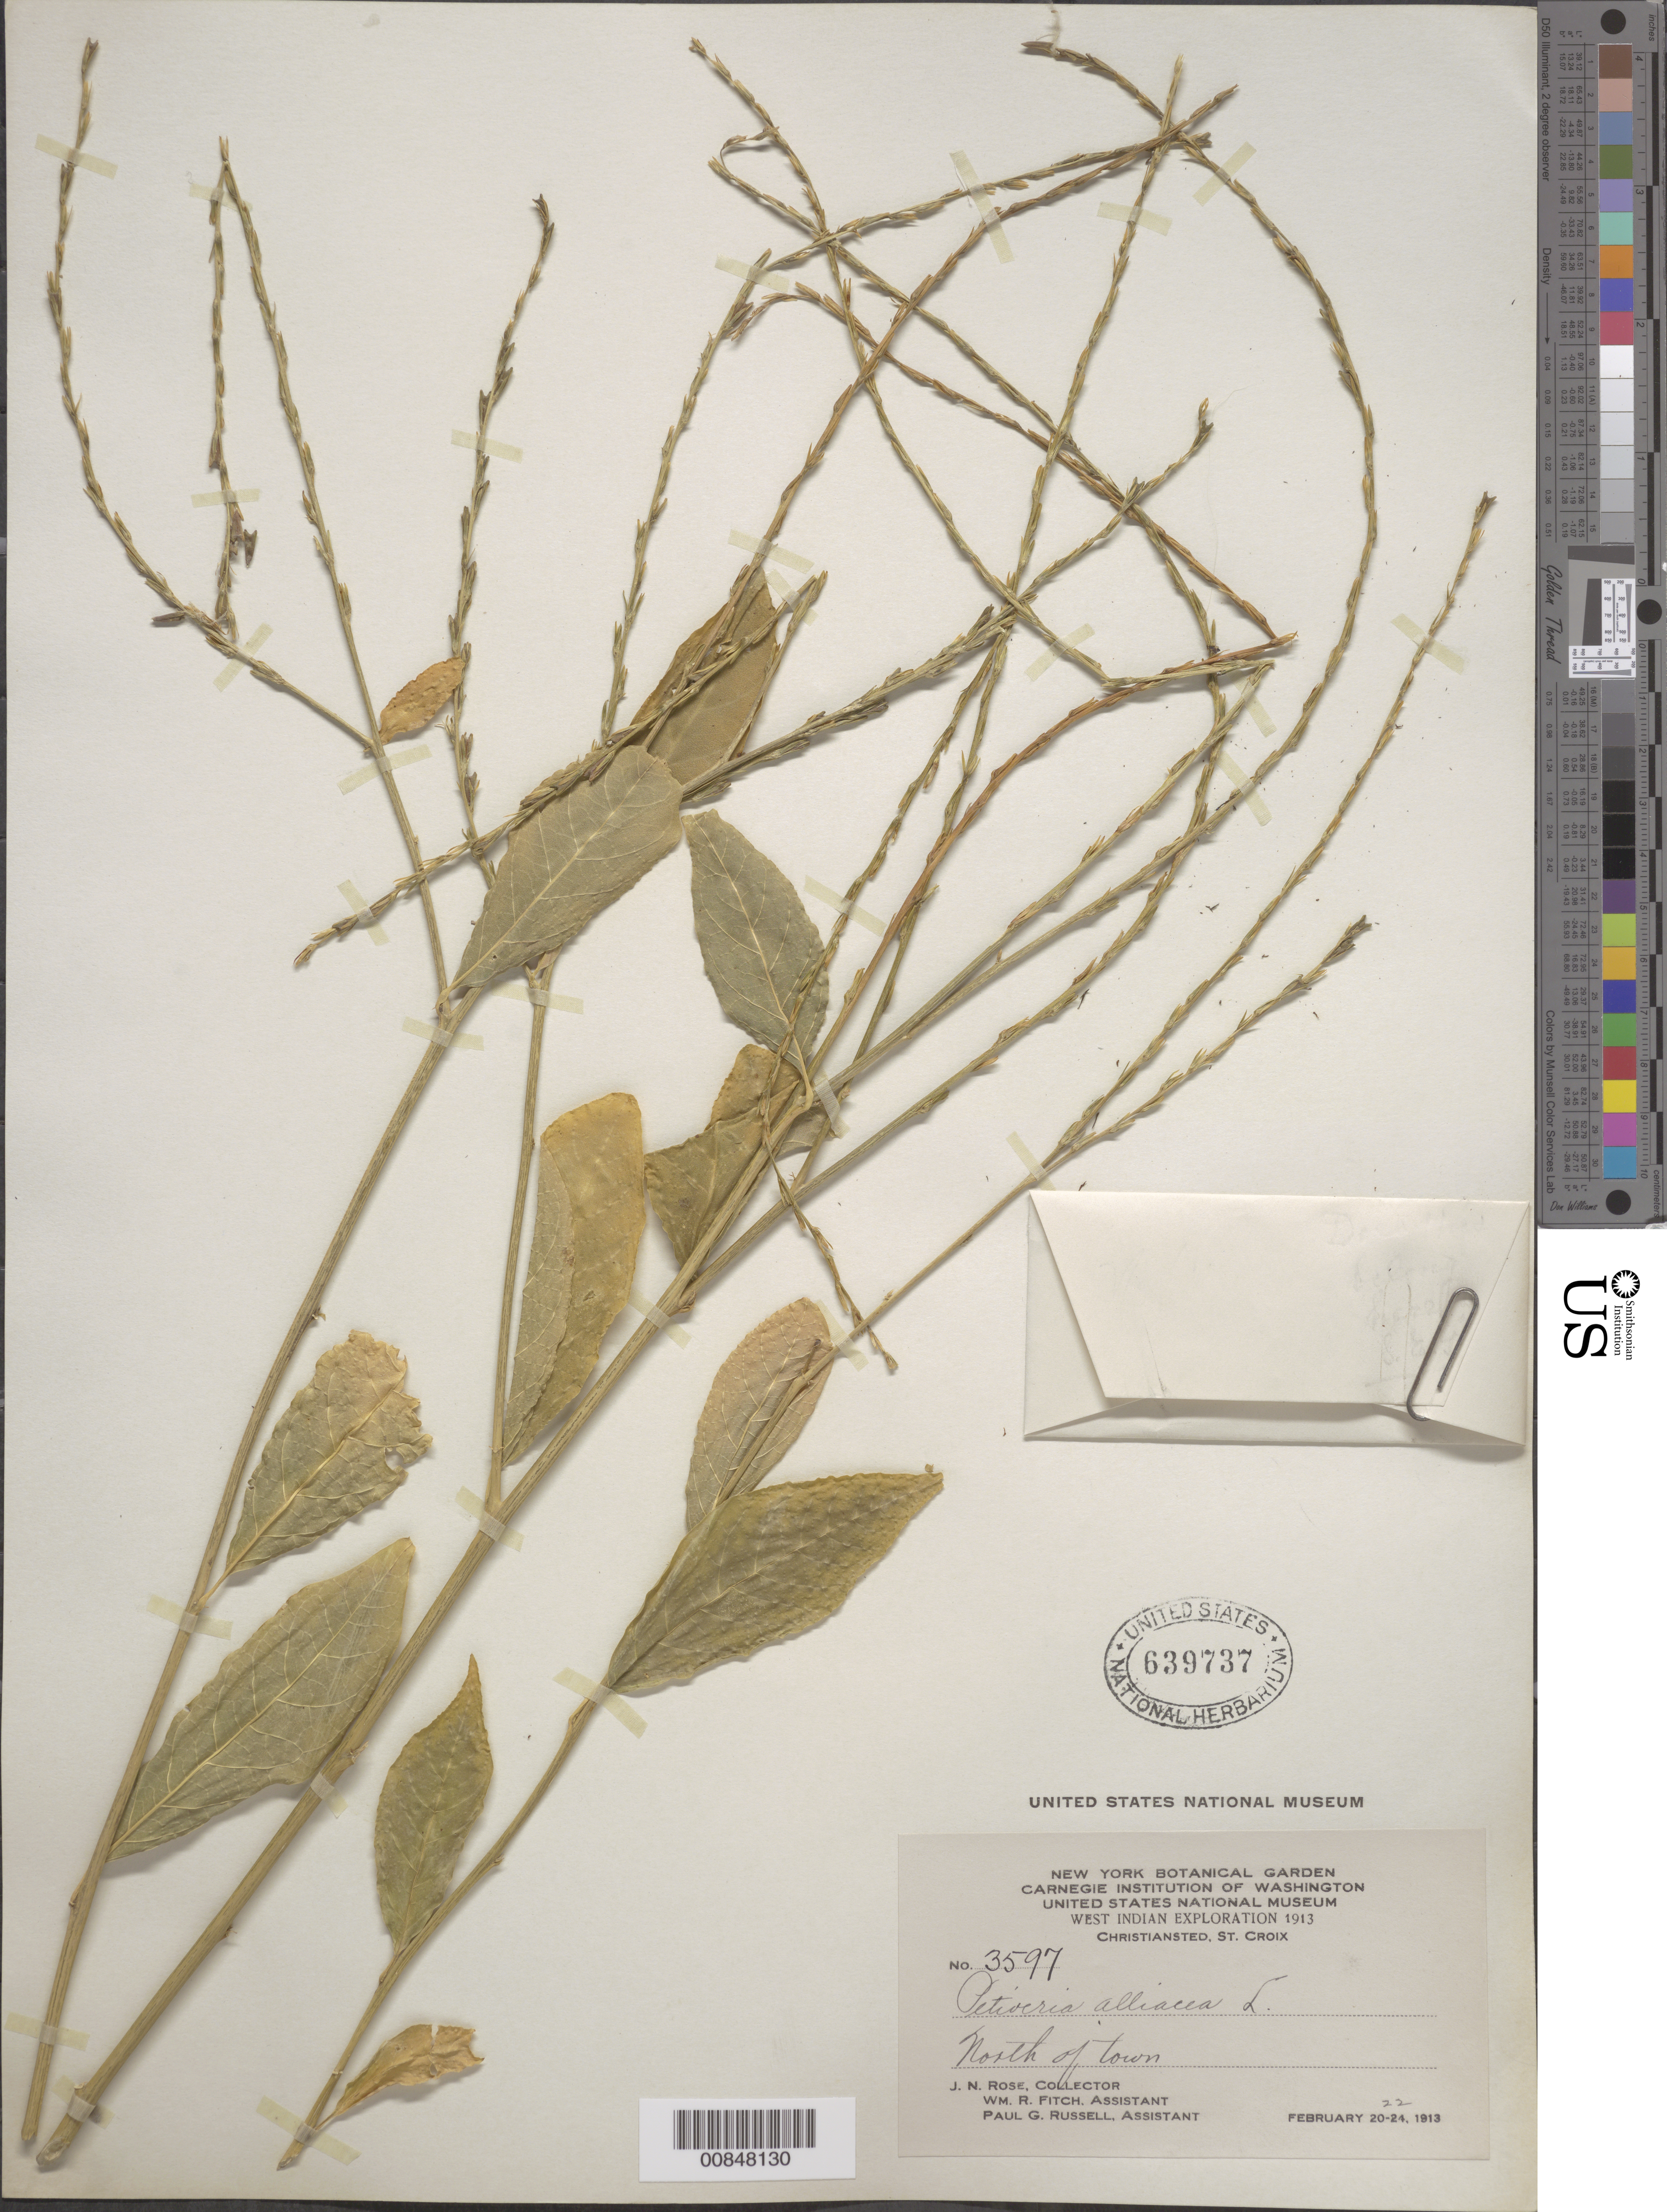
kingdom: Plantae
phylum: Tracheophyta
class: Magnoliopsida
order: Caryophyllales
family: Phytolaccaceae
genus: Petiveria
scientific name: Petiveria alliacea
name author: L.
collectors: J. N. Rose, W. R. Fitch & P. G. Russell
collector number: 3597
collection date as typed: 22 Feb 1913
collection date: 1913-02-22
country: U.S. Virgin Islands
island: St. Croix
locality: Christiansted, St. Croix. North of town.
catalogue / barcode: US 639737